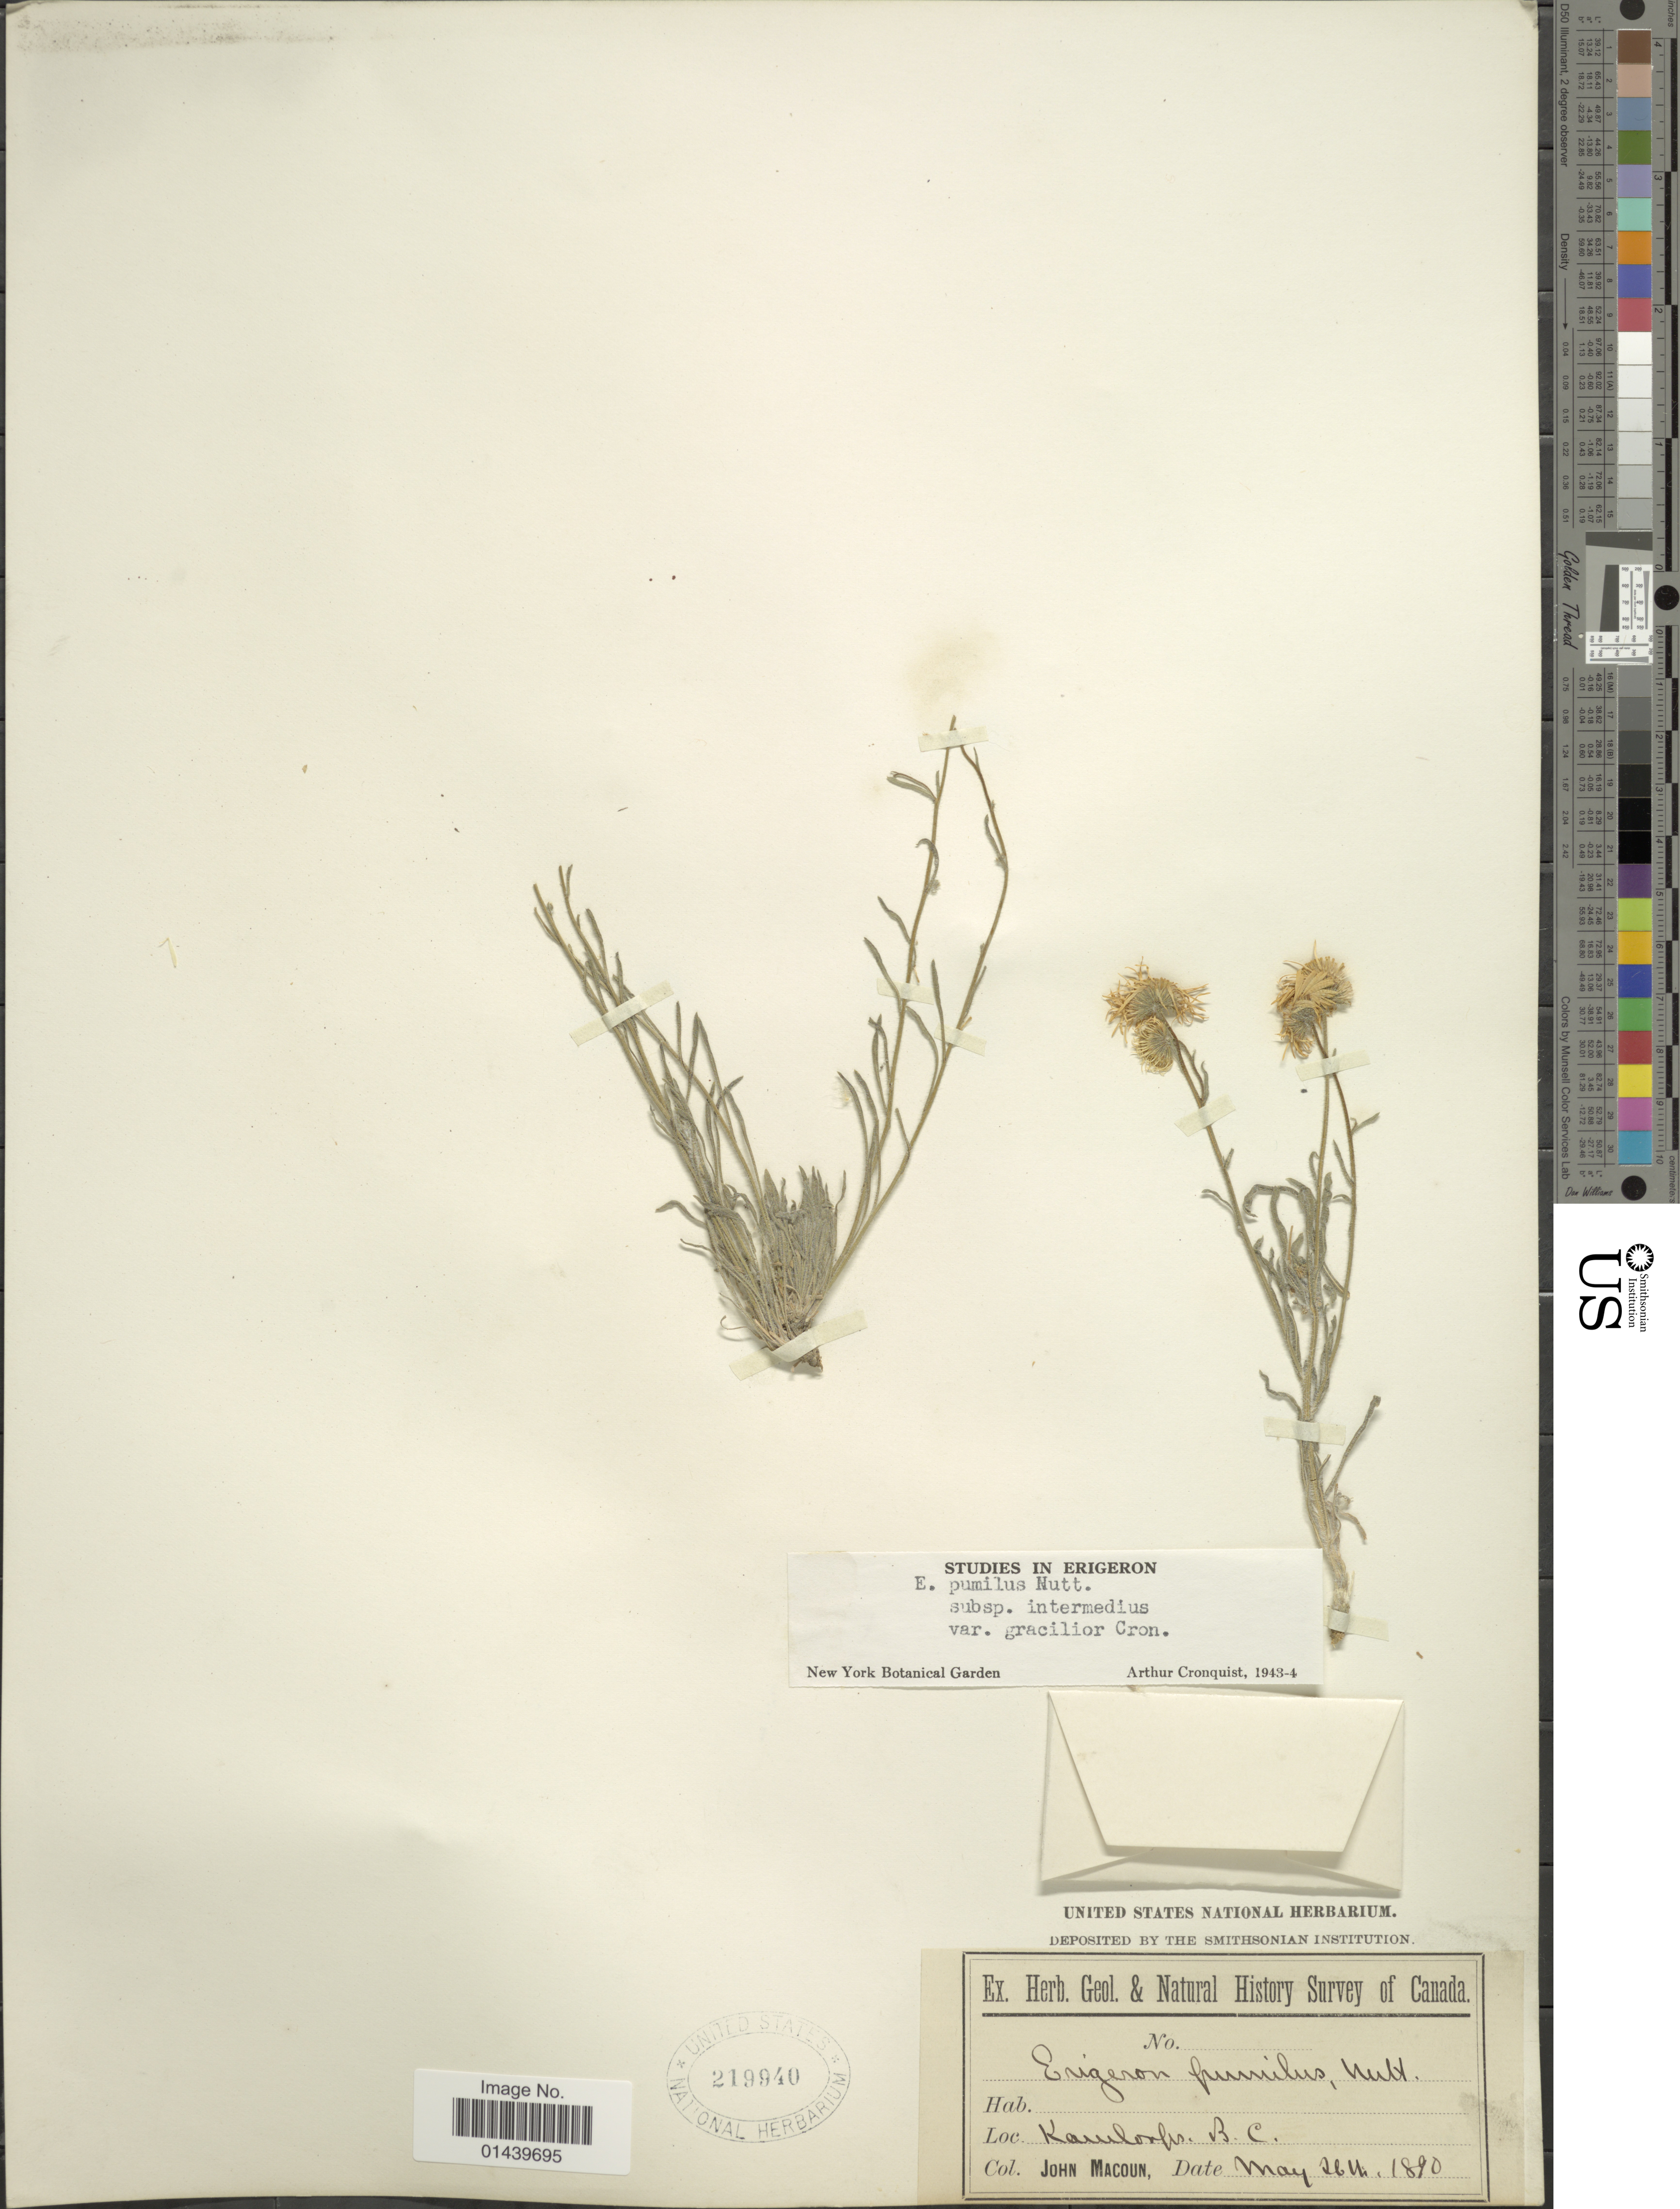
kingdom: Plantae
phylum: Tracheophyta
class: Magnoliopsida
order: Asterales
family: Asteraceae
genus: Erigeron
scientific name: Erigeron pumilus var. gracilior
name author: Cronq.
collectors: J. Macoun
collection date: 1890-05-26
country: Canada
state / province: British Columbia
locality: Kamloops. B.C.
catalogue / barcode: US 219940